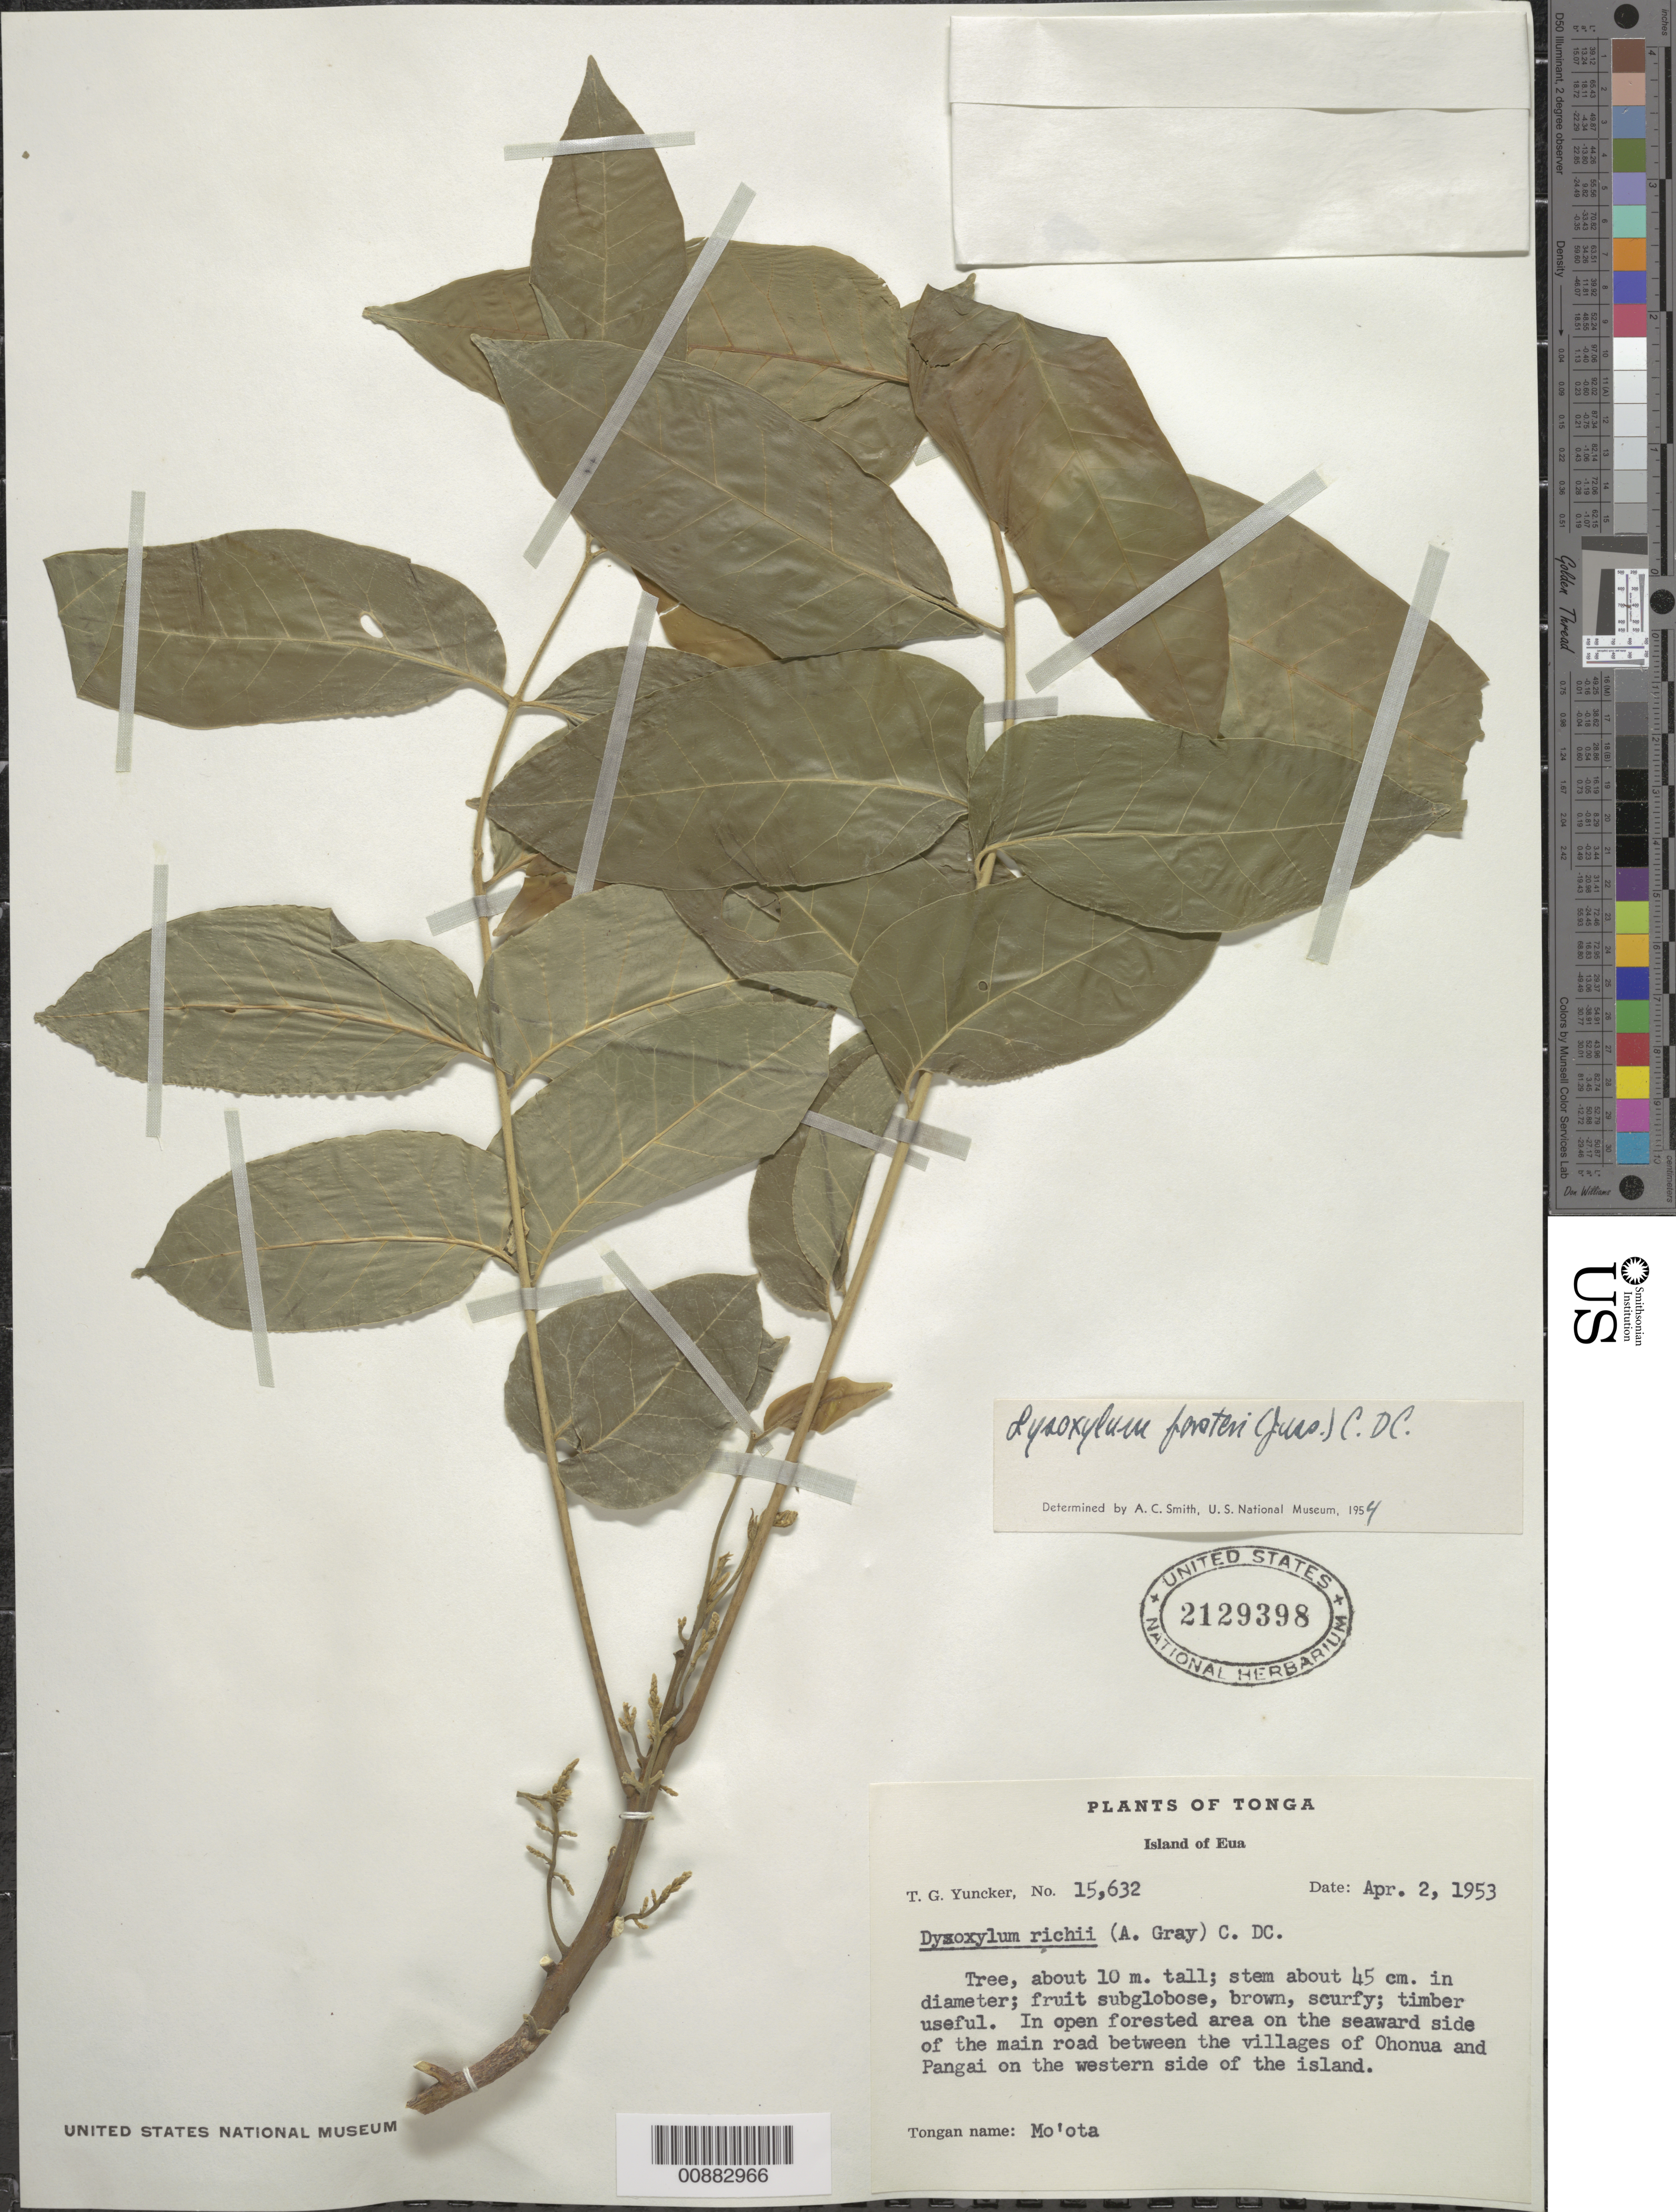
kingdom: Plantae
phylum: Tracheophyta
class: Magnoliopsida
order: Sapindales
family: Meliaceae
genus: Didymocheton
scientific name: Didymocheton alliaceus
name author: (G. Forst.) Mabb.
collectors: T. G. Yuncker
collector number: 15632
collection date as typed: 02 Apr 1953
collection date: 1953-04-02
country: Tonga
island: Eua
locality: between villages of Ohunua and Pangai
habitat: In open road forested area on the seaward side of the main road between the villages of Ohunua and Pangai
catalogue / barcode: US 2129398